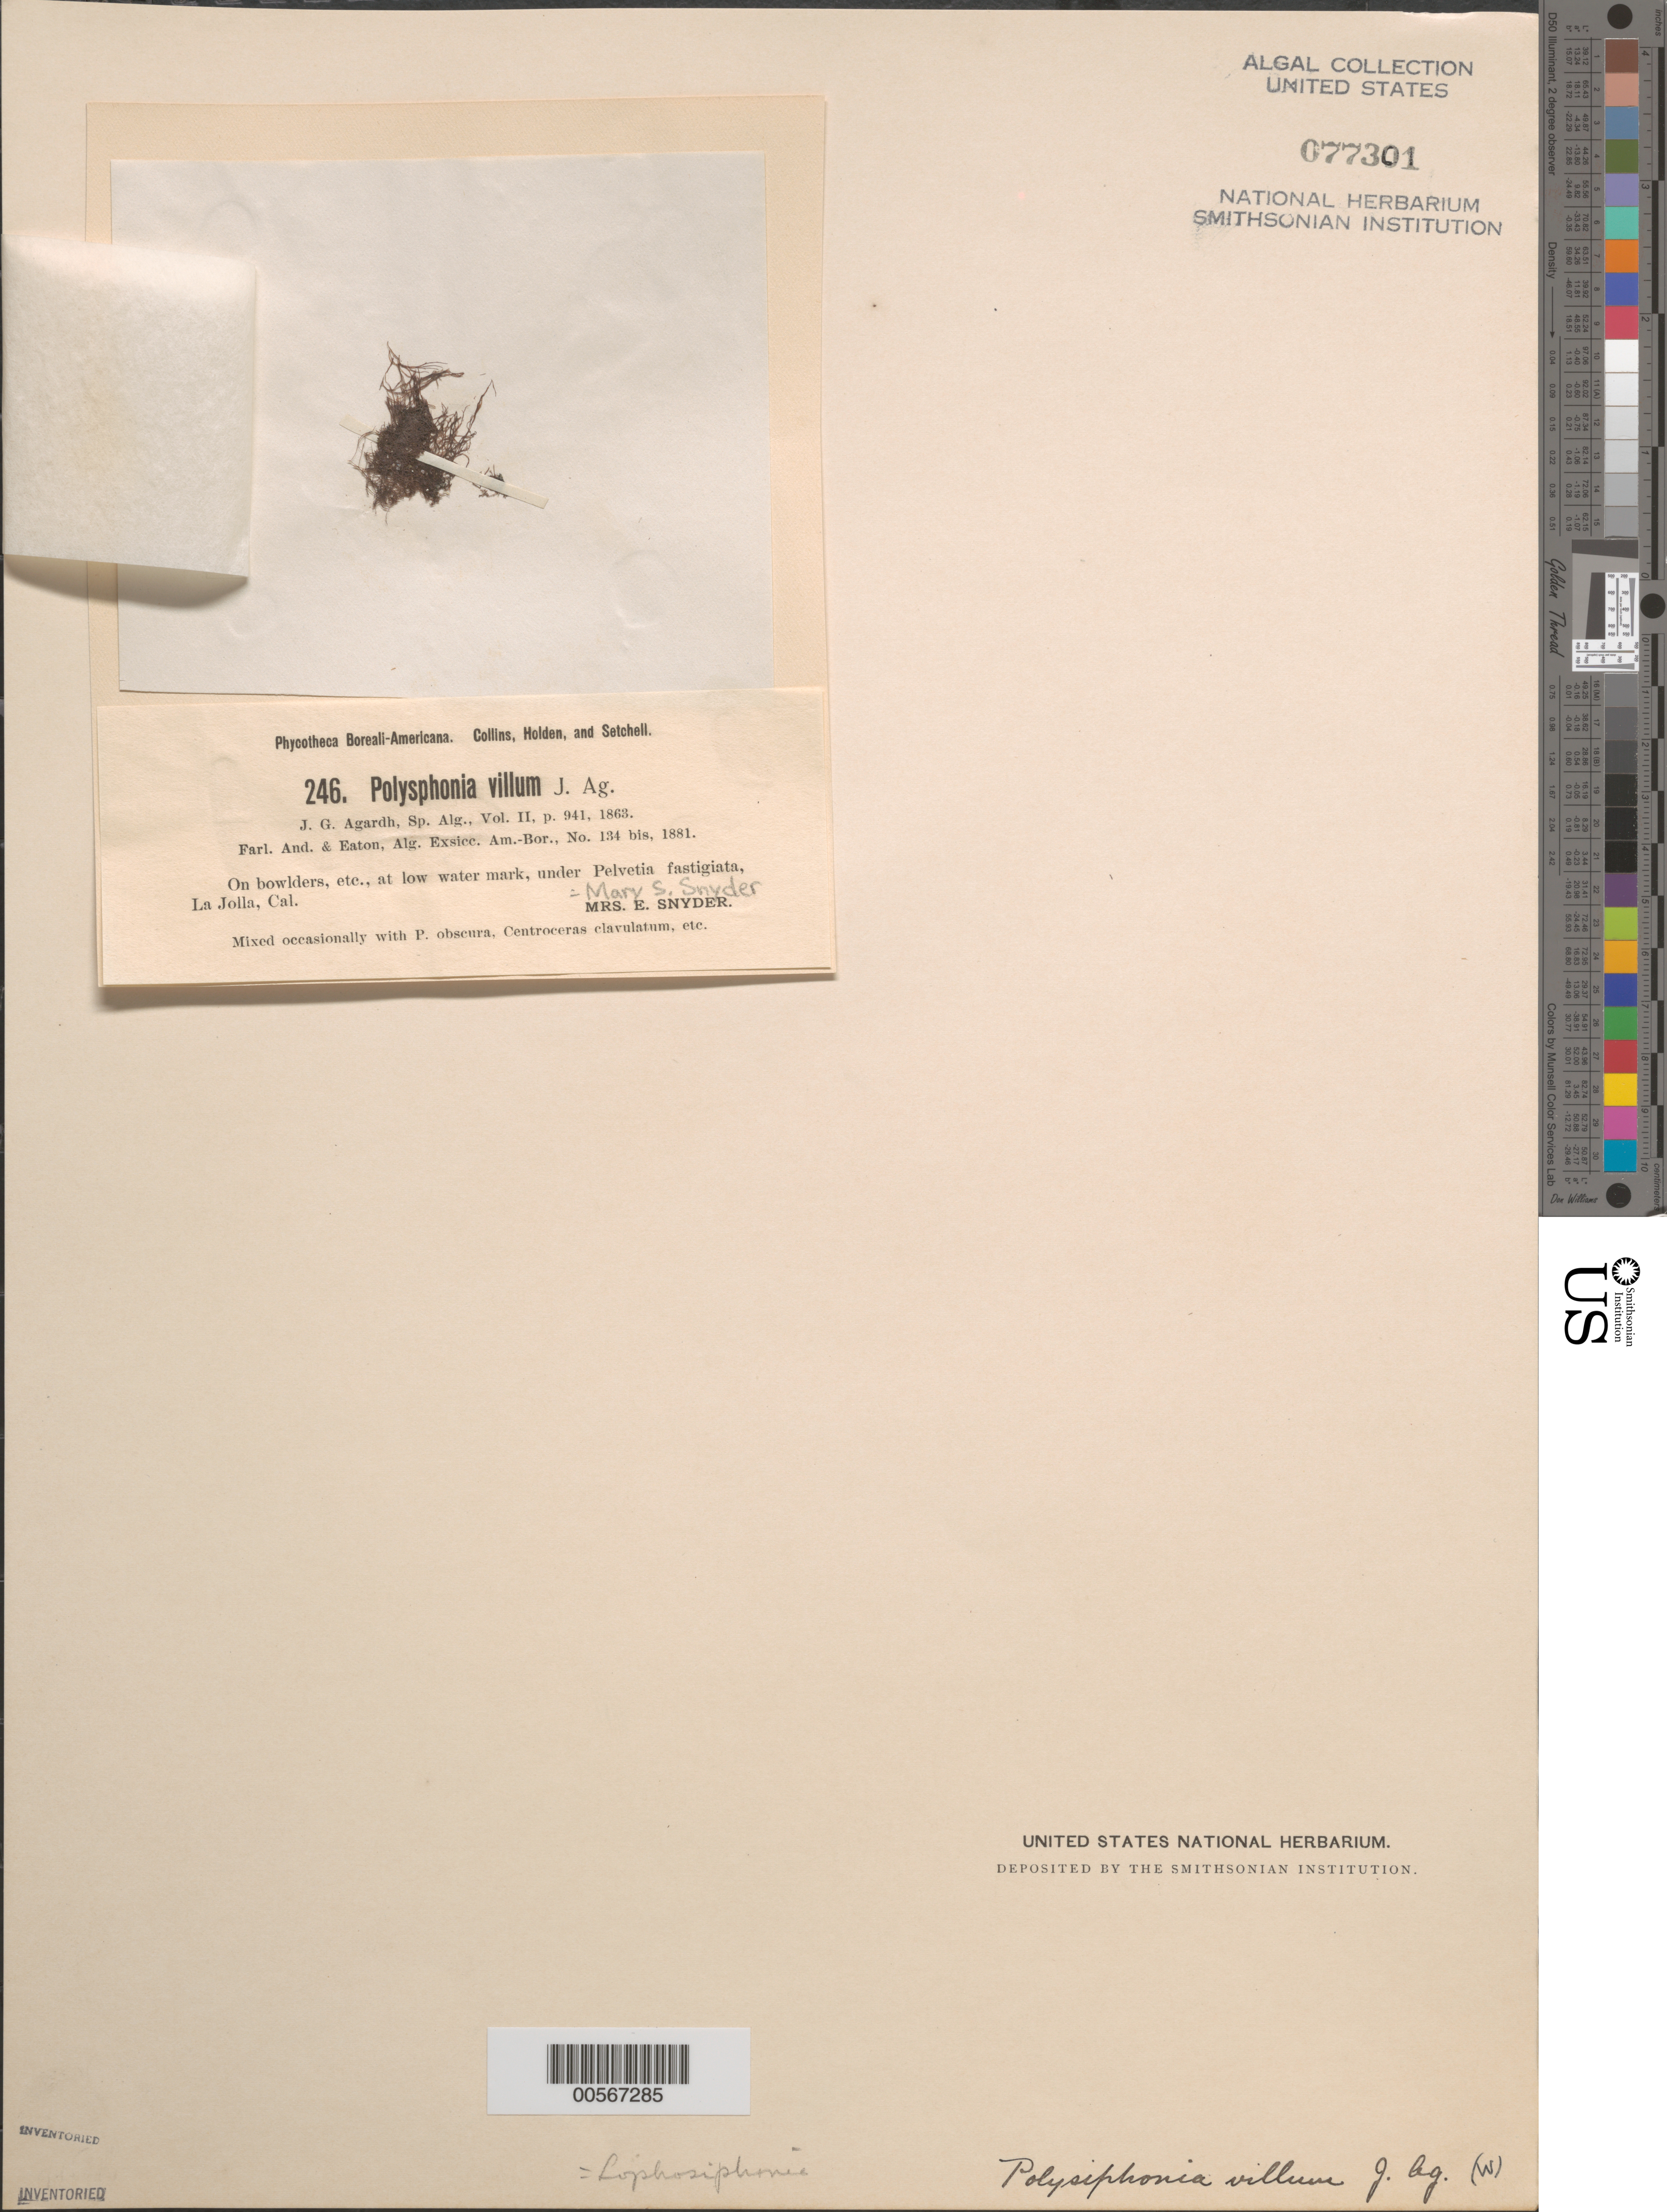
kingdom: Plantae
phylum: Rhodophyta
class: Florideophyceae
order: Ceramiales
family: Rhodomelaceae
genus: Polysiphonia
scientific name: Polysiphonia scopulorum var. villum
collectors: M. Snyder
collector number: PB-A 246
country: United States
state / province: California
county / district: San Diego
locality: La Jolla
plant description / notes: Collins, Holden & Setchell, Phycotheca Boreali-Americana, as Polysiphonia villum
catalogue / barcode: US 77301